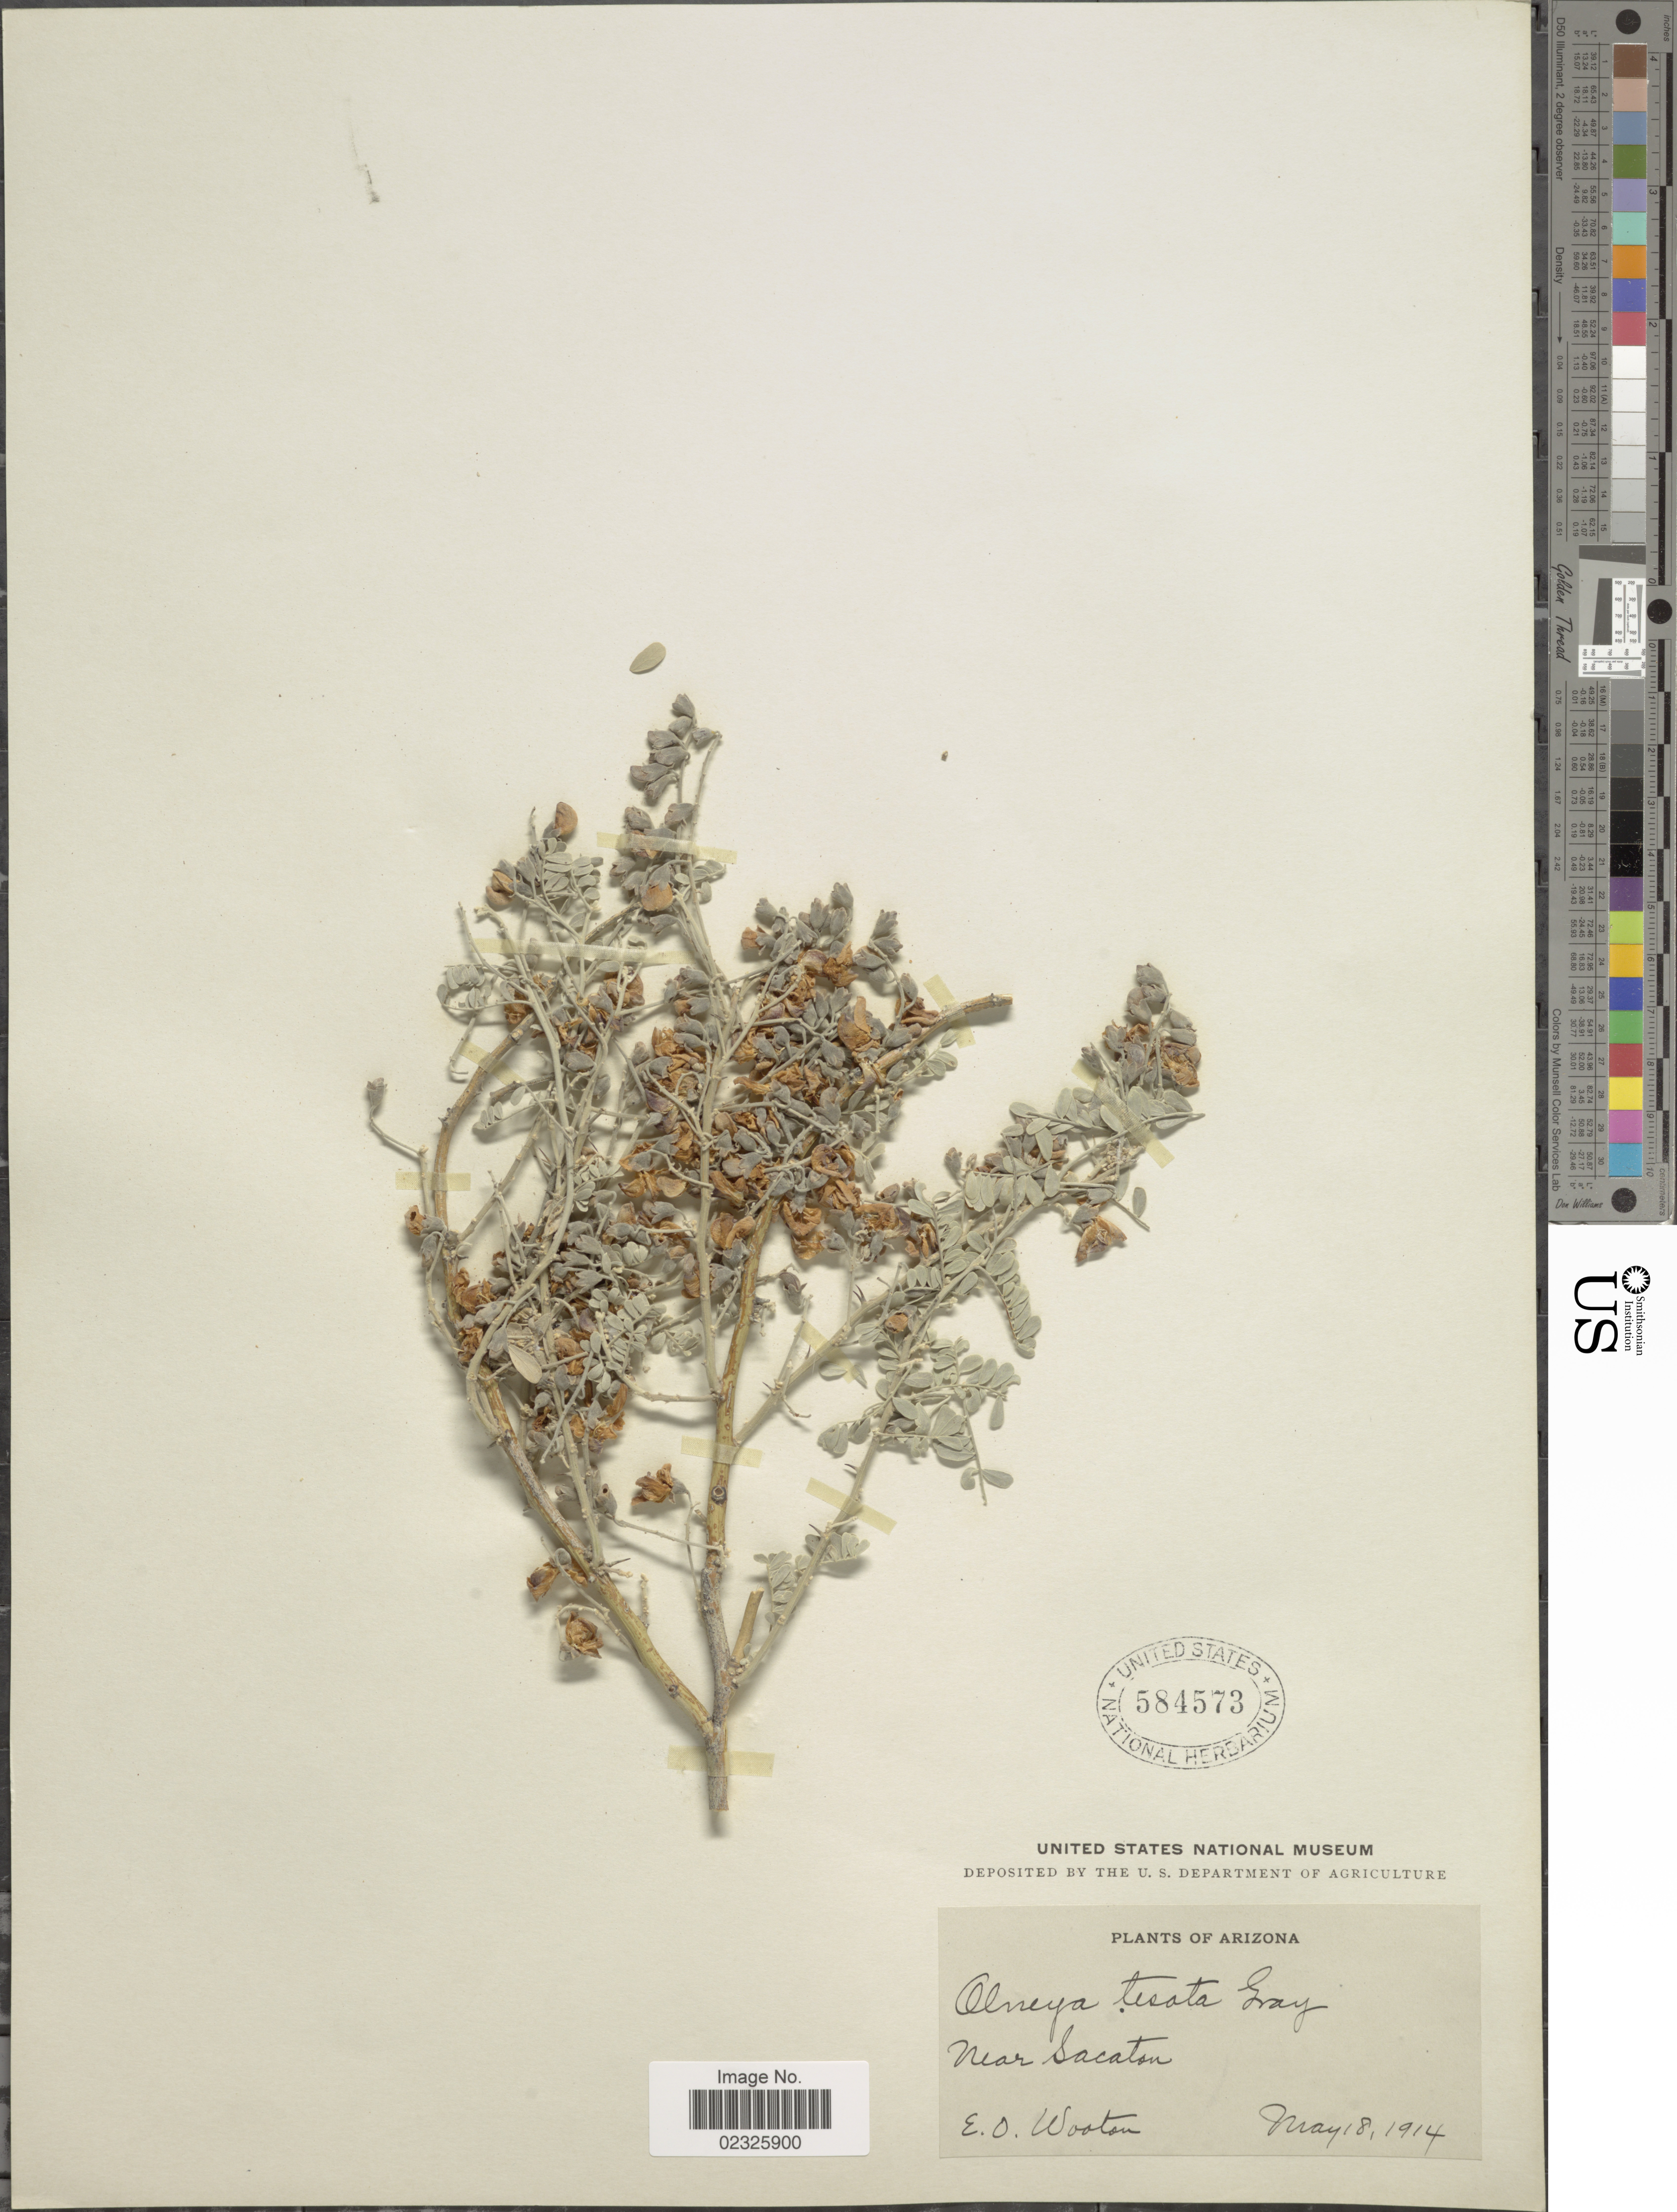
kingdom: Plantae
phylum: Tracheophyta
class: Magnoliopsida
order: Fabales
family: Fabaceae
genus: Olneya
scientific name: Olneya tesota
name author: A. Gray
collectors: E. O. Wooton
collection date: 1914-05-18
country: United States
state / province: Arizona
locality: Near Sacatan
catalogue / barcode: US 584573